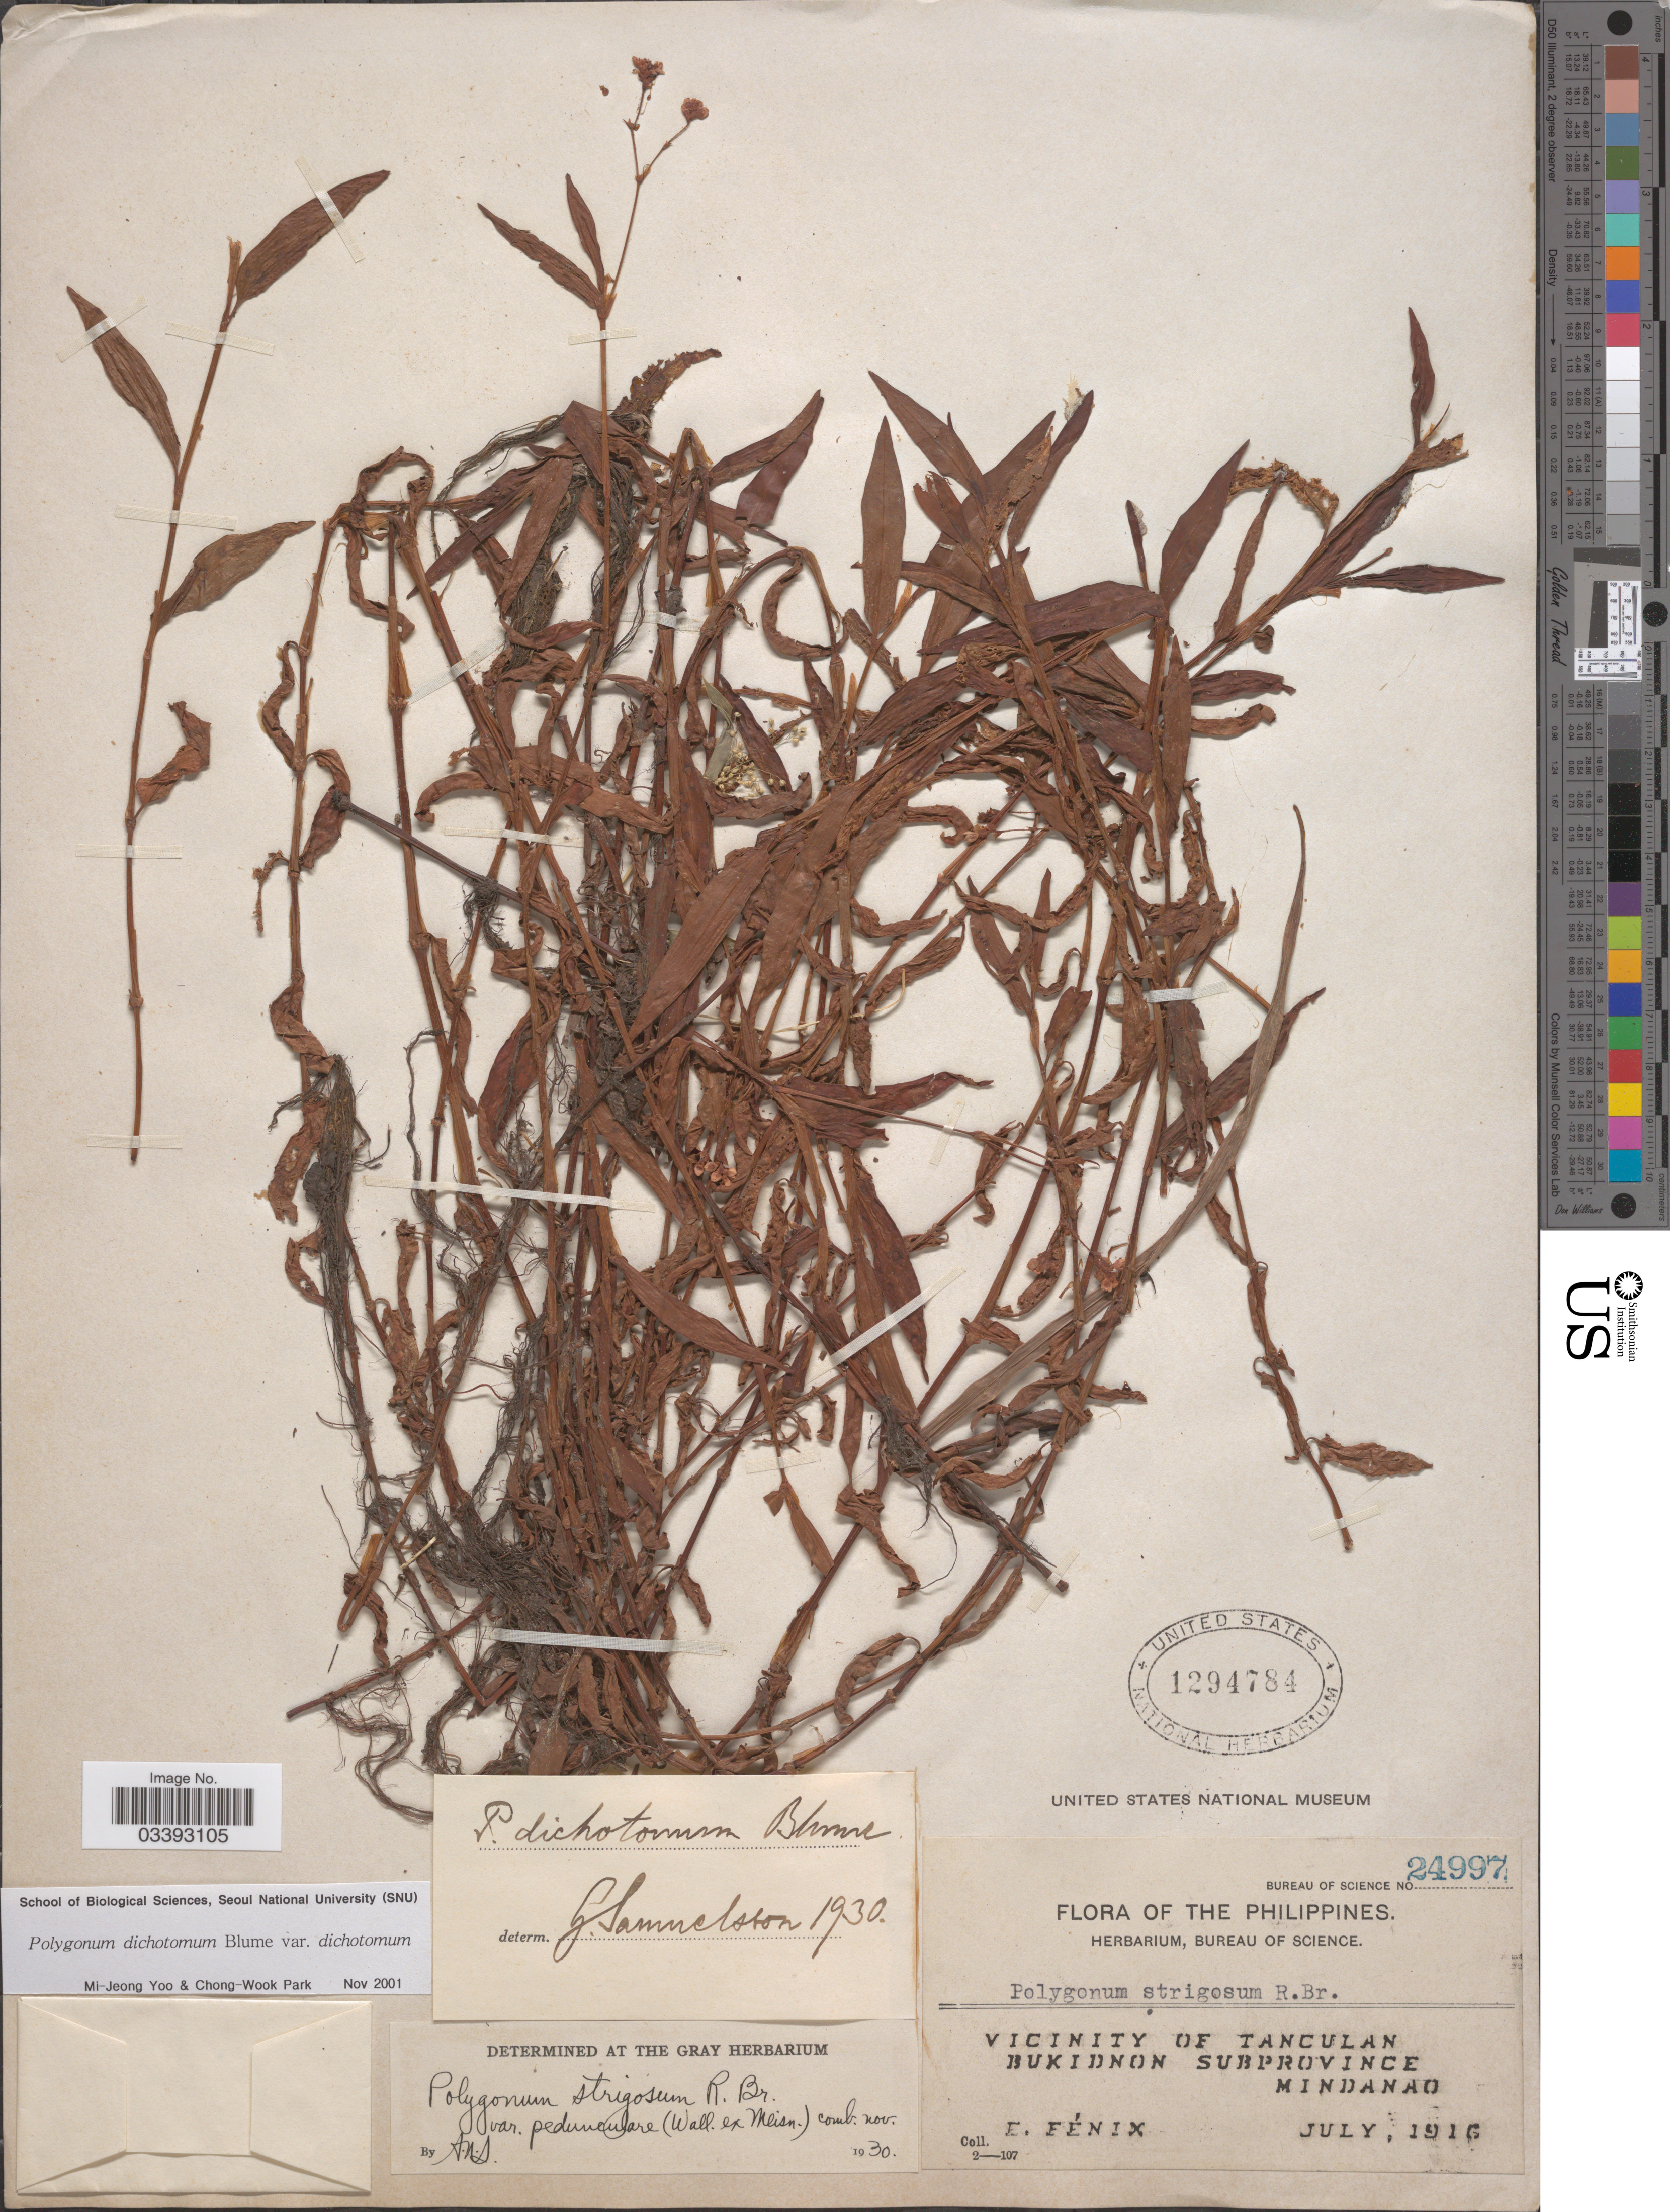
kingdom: Plantae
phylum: Tracheophyta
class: Magnoliopsida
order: Caryophyllales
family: Polygonaceae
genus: Polygonum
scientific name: Polygonum dichotomum var. dichotomum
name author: Blume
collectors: E. Fénix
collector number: Bureau of Science 24997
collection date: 1916-07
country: Philippines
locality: Vicinity of Tanculan. Bukidnon Subprovince. Mindanao.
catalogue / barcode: US 1294784